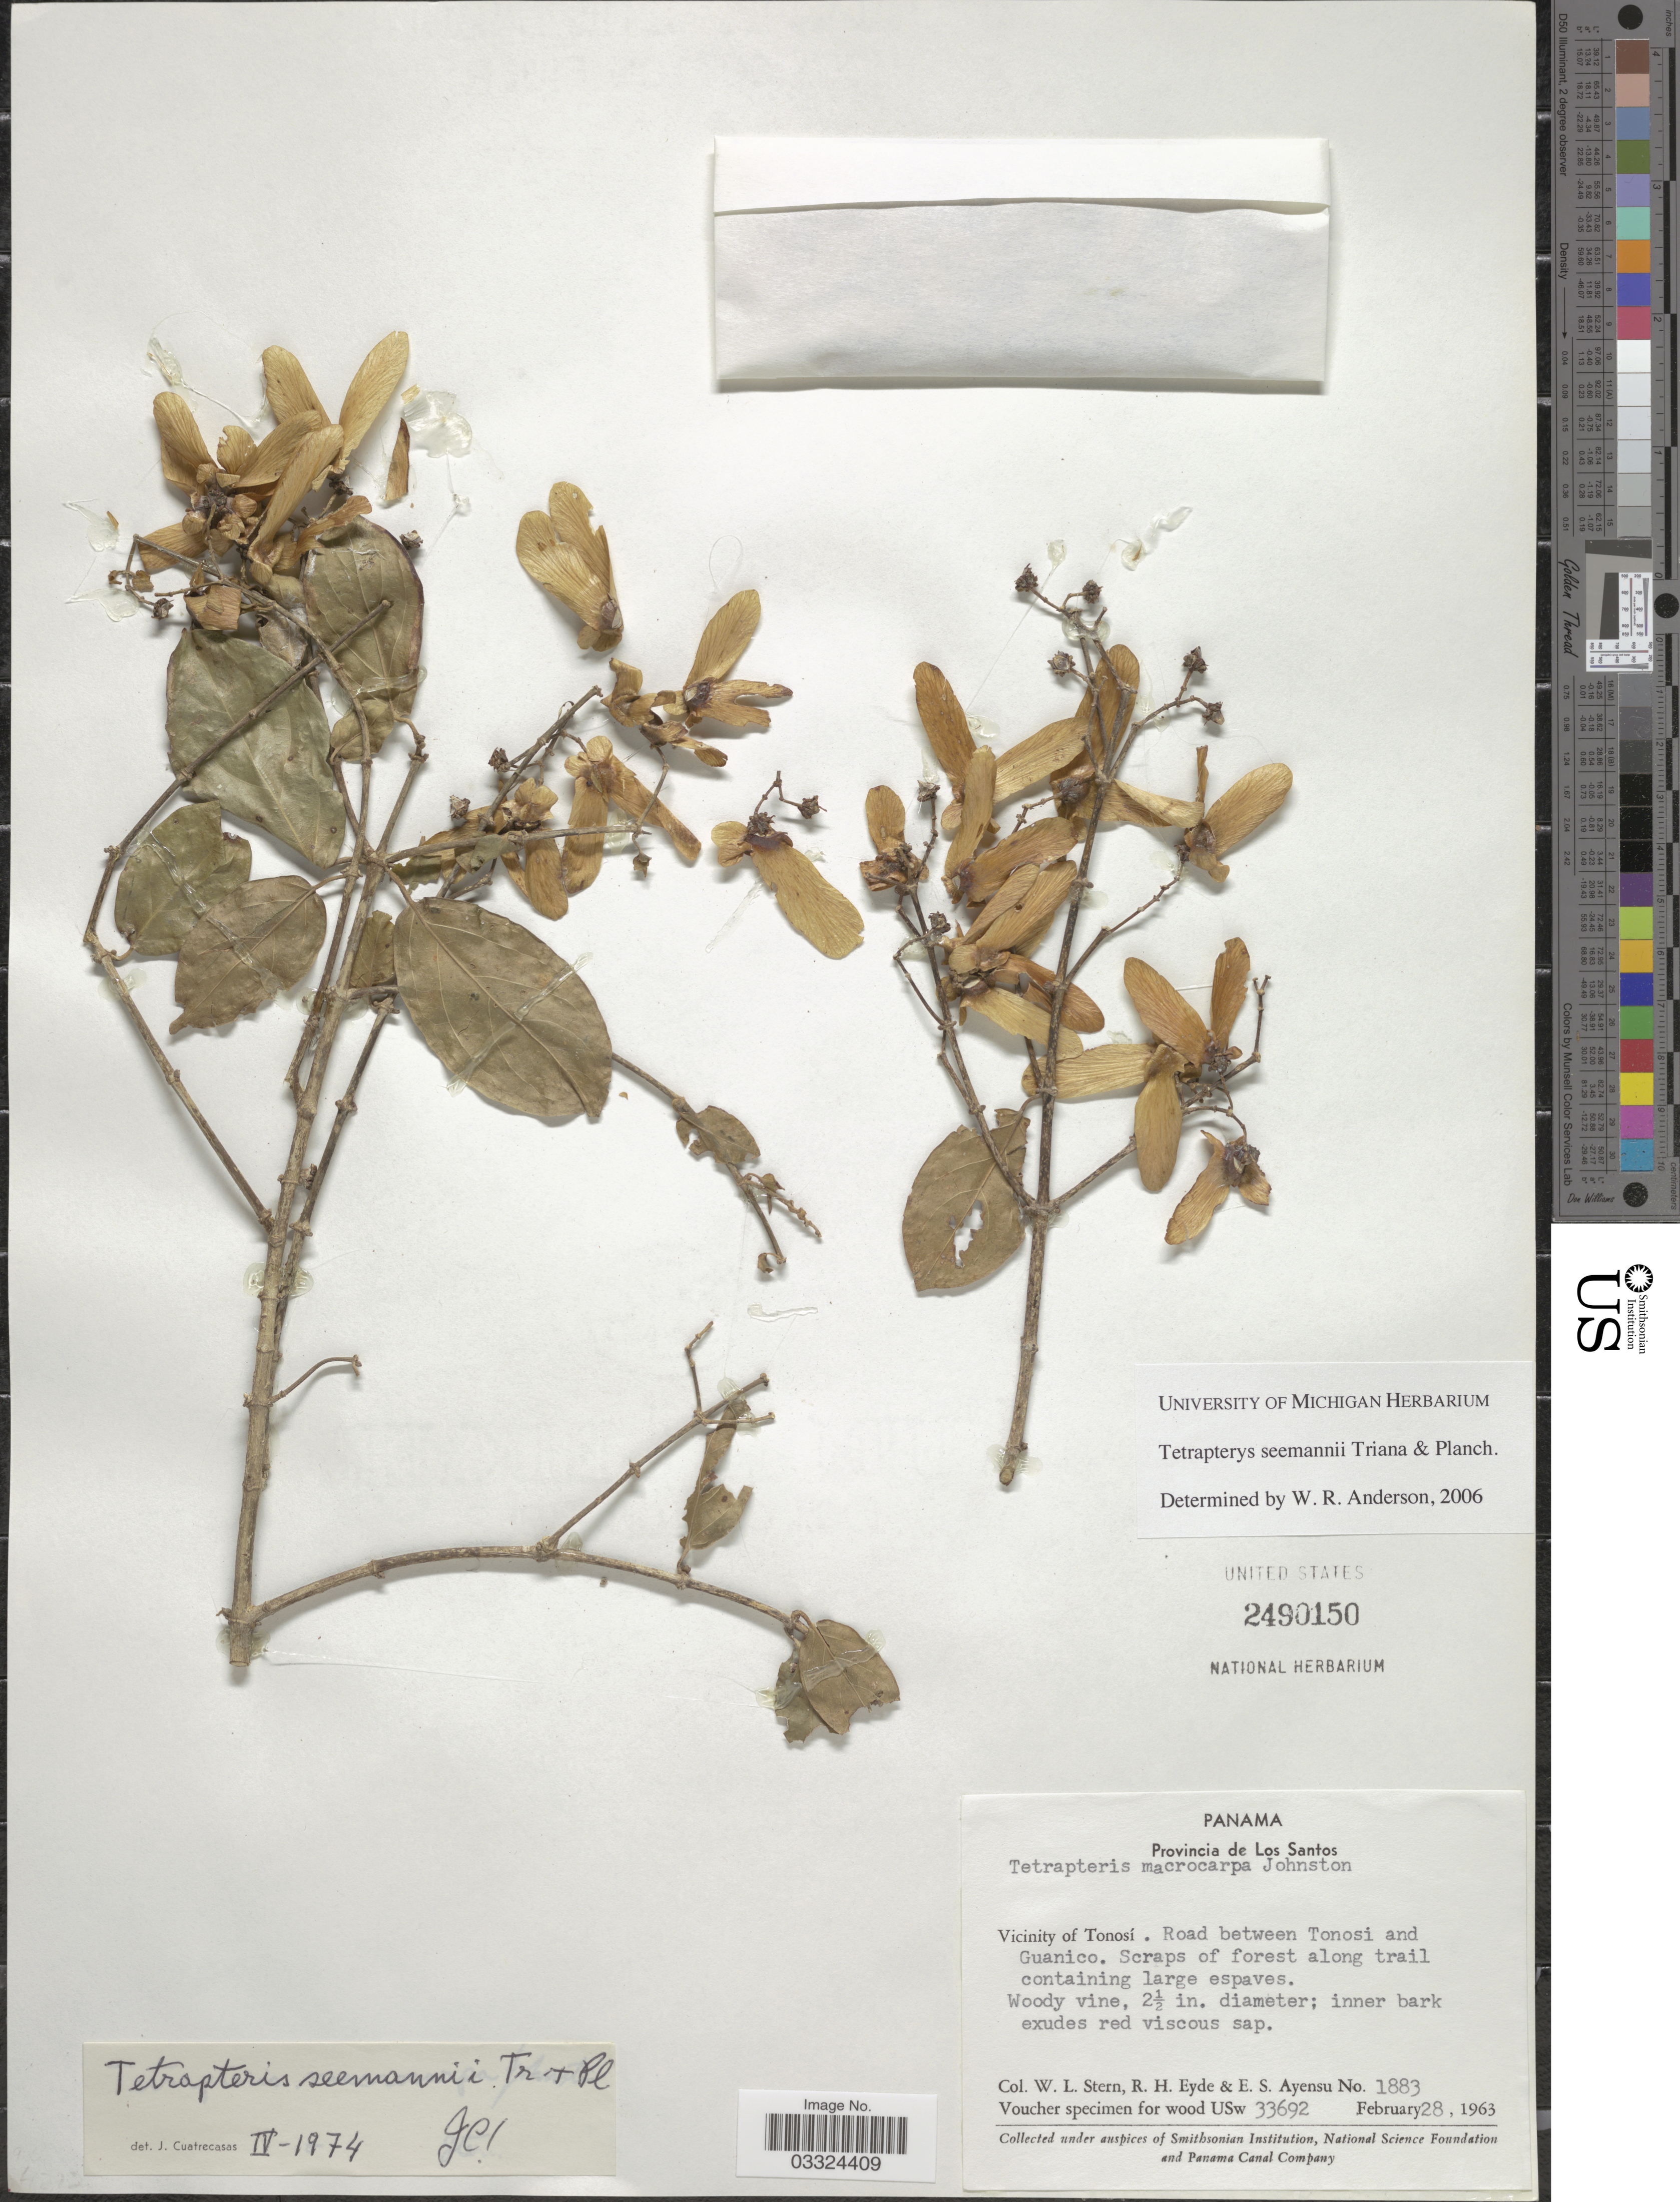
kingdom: Plantae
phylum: Tracheophyta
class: Magnoliopsida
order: Malpighiales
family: Malpighiaceae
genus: Tetrapterys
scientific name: Tetrapterys seemannii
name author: Triana & Planch.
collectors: W. L. Stern, R. H. Eyde & E. S. Ayensu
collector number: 1883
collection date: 1963-02-28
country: Panama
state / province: Los Santos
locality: Vicinity of Tonosí. Road between Tonosi and Guanico.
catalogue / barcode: US 2490150